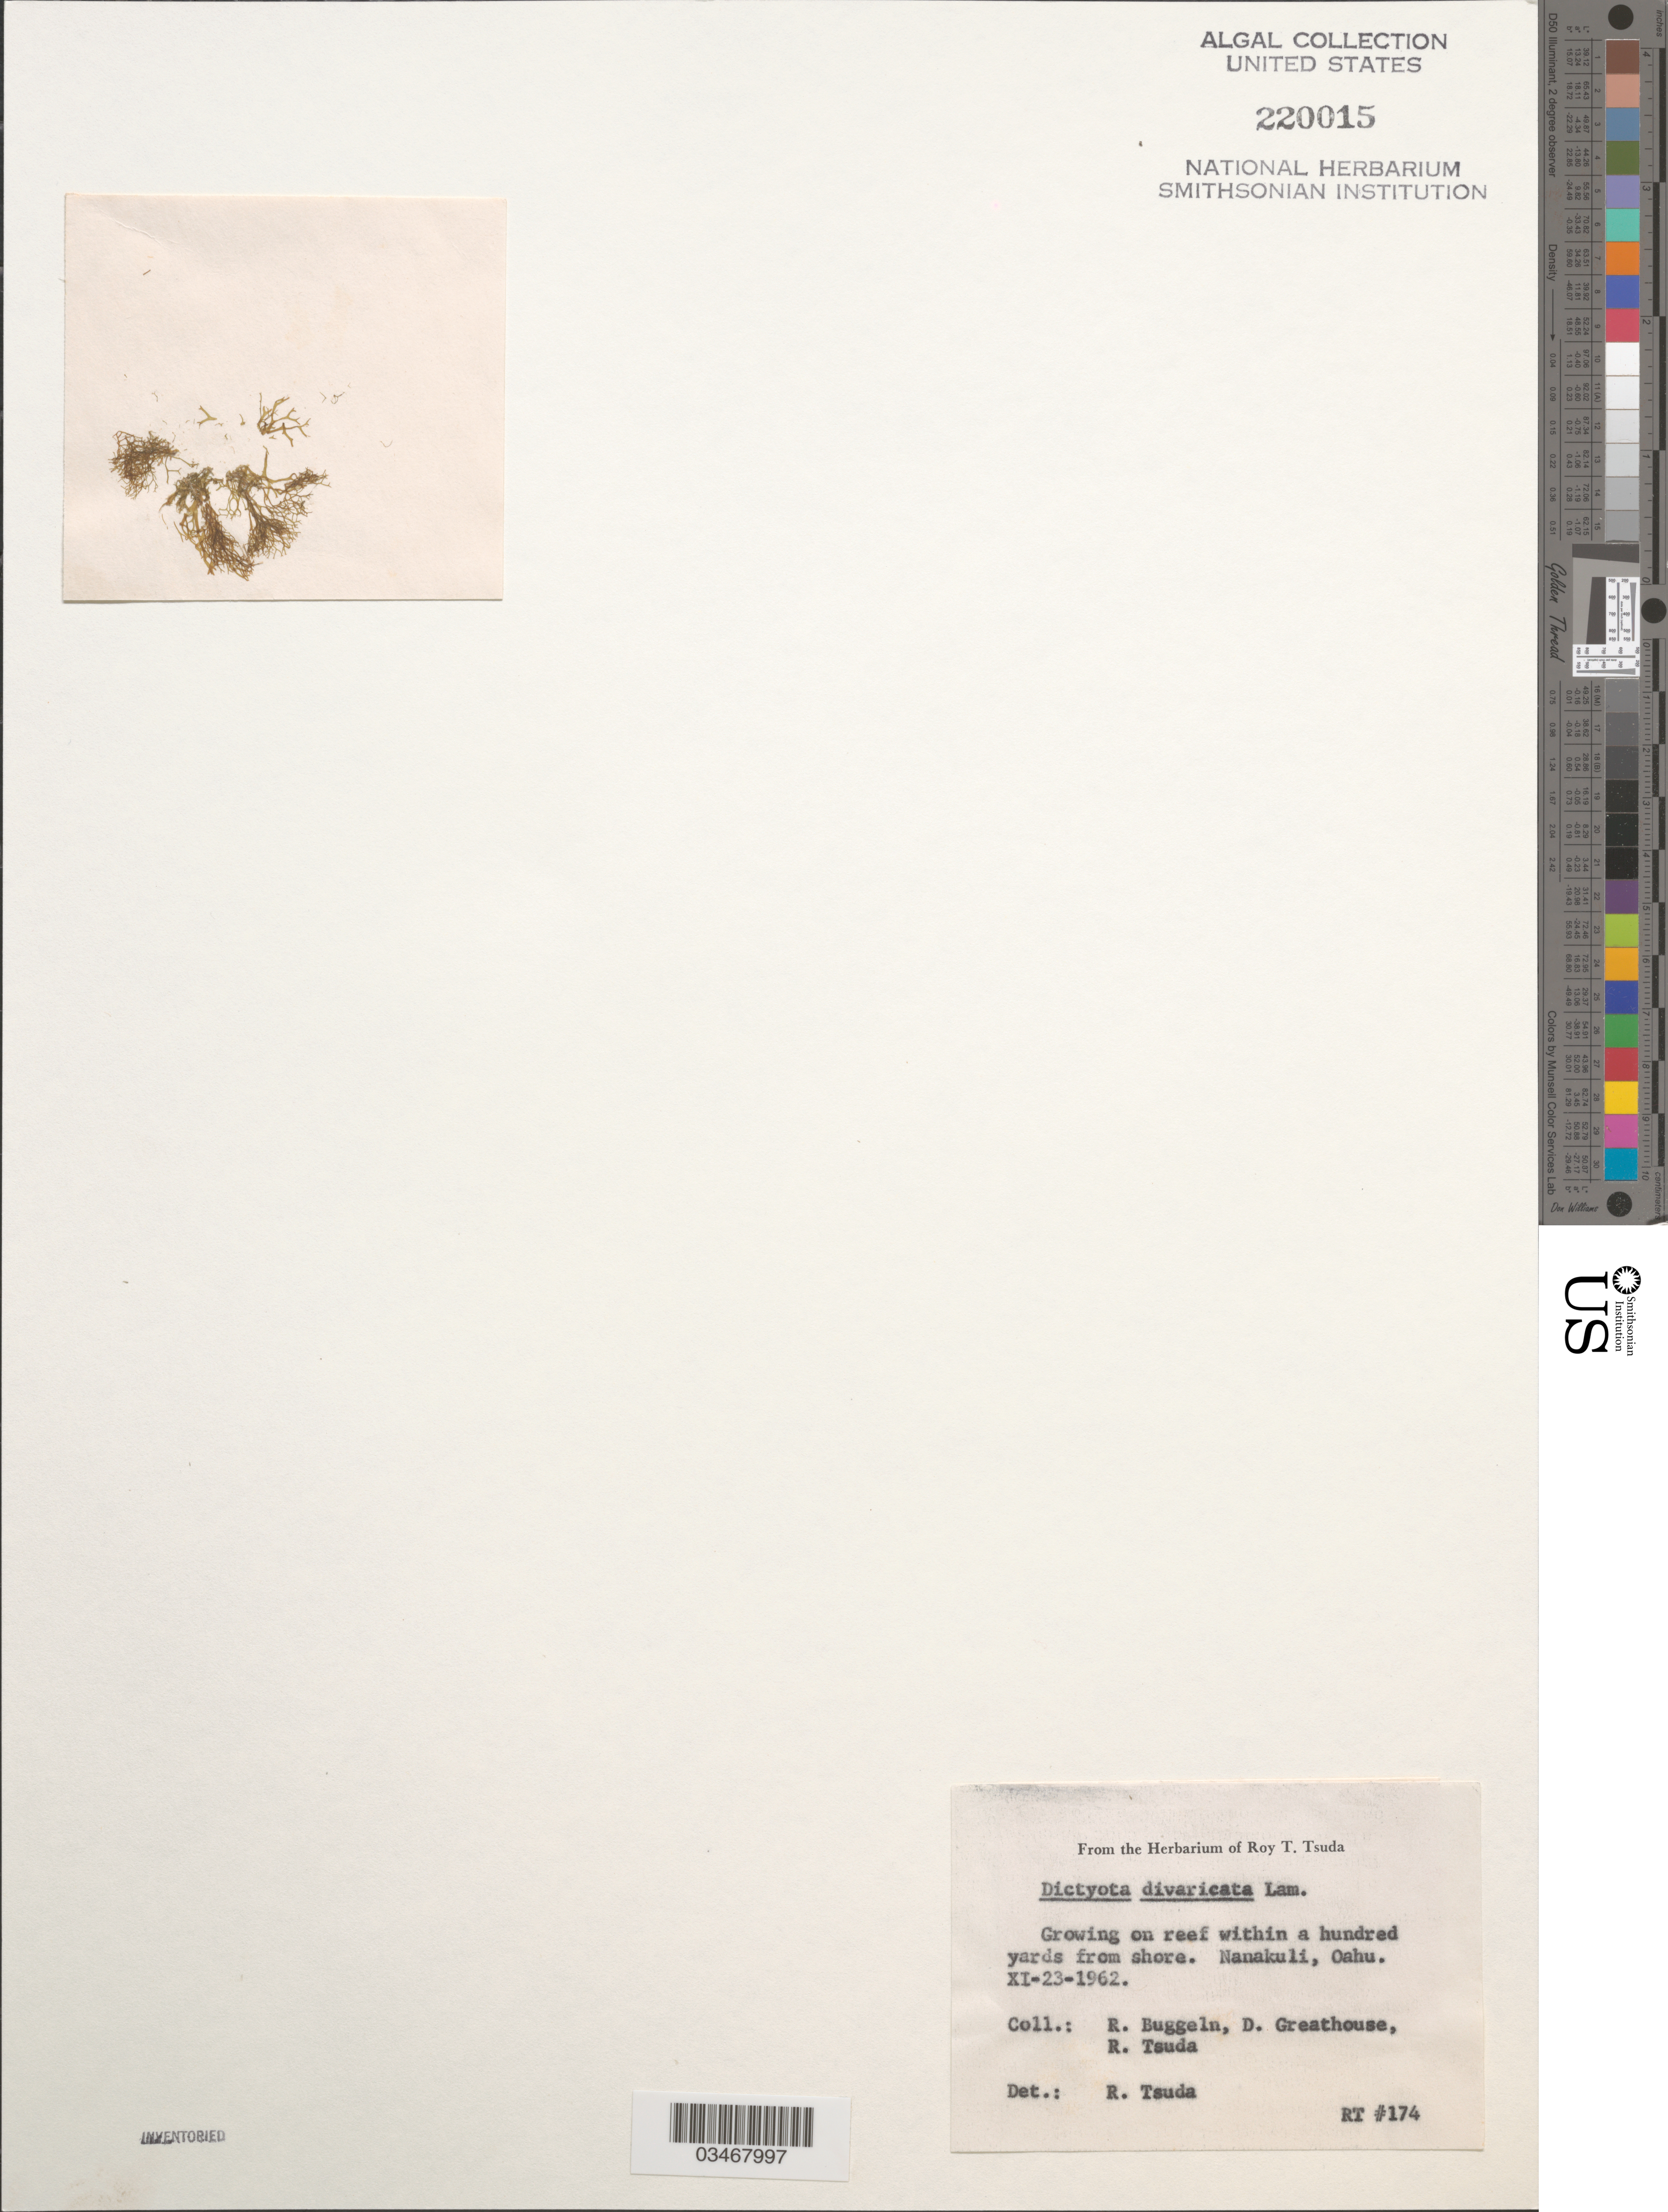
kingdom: Chromista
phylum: Ochrophyta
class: Phaeophyceae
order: Dictyotales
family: Dictyotaceae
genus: Dictyota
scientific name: Dictyota divaricata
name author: J.V.Lamouroux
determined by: Tsuda, R. T.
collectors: R. Buggeln, D. Greathouse & R. Tsuda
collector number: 174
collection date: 1962-11-23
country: United States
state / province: Hawaii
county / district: Honolulu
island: Oahu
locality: Nanakuli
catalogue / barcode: US 220015